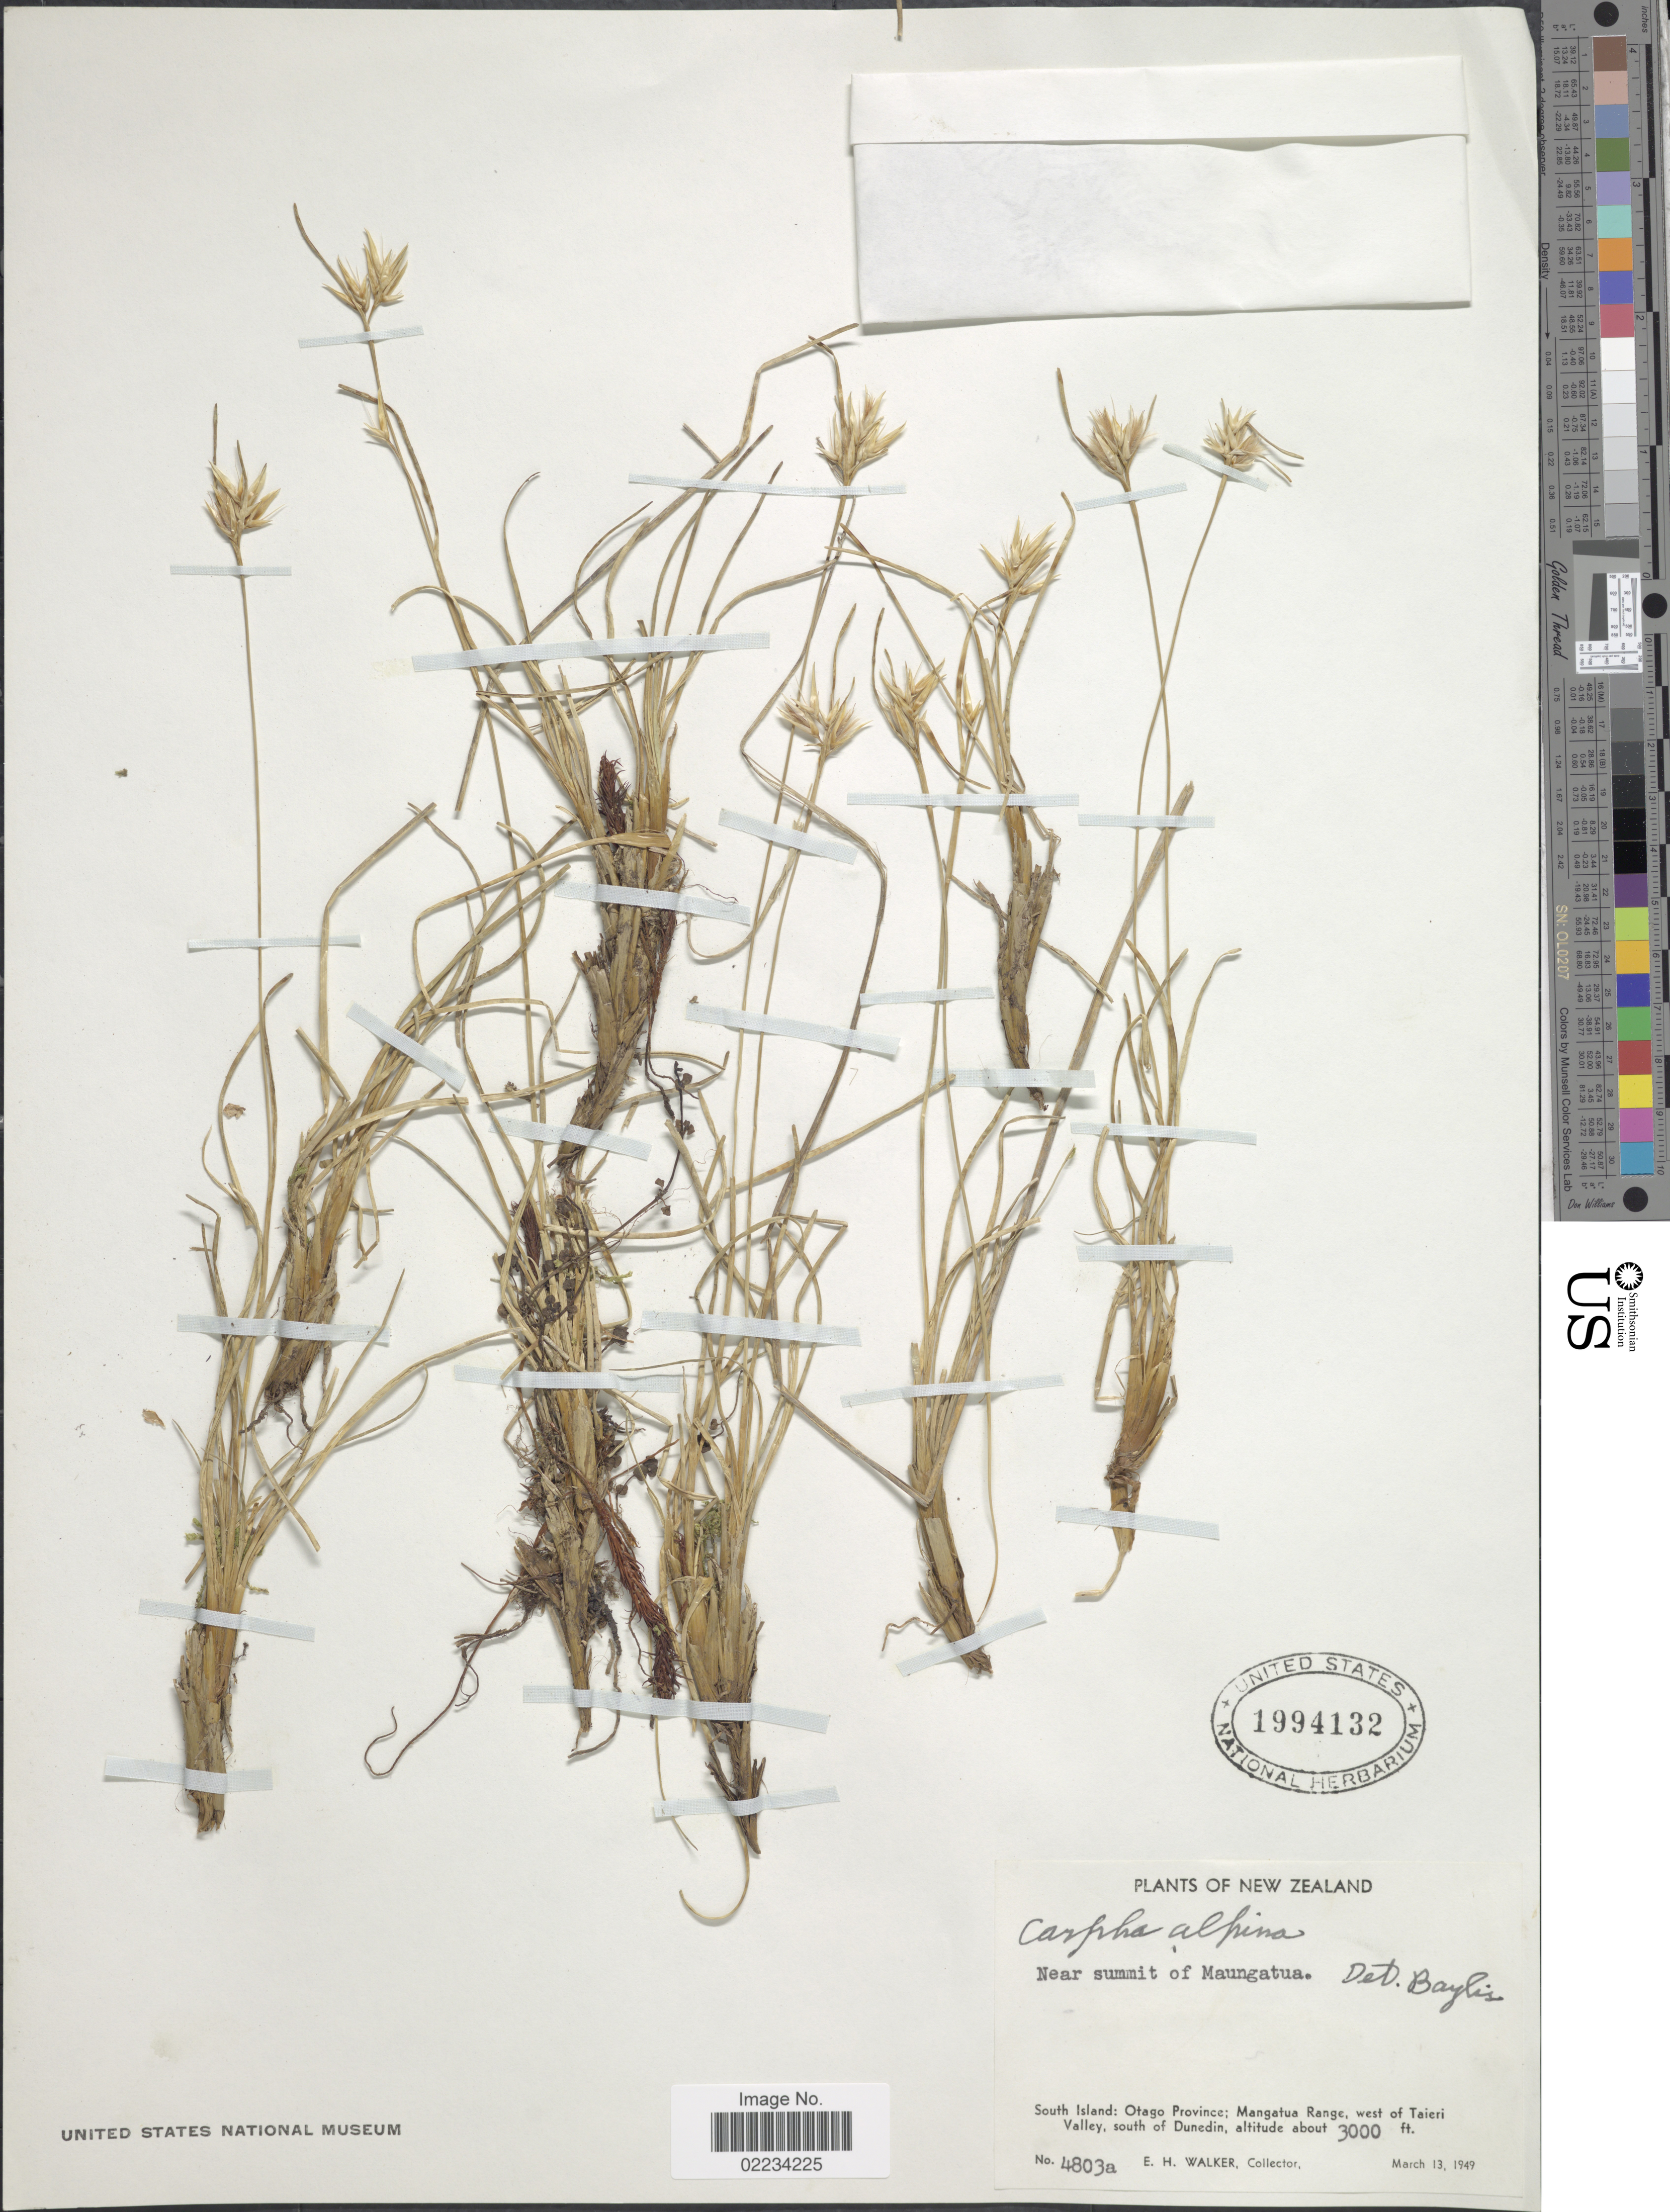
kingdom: Plantae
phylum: Tracheophyta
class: Liliopsida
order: Poales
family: Cyperaceae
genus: Carpha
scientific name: Carpha alpina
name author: R. Br.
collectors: E. H. Walker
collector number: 4803a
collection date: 1949-03-13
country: New Zealand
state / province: Otago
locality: Near summit of Maungatua, South Island: Otago Province; Mangatua Range, west of Taieri Valley, south of Dunedin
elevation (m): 914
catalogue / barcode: US 1994132